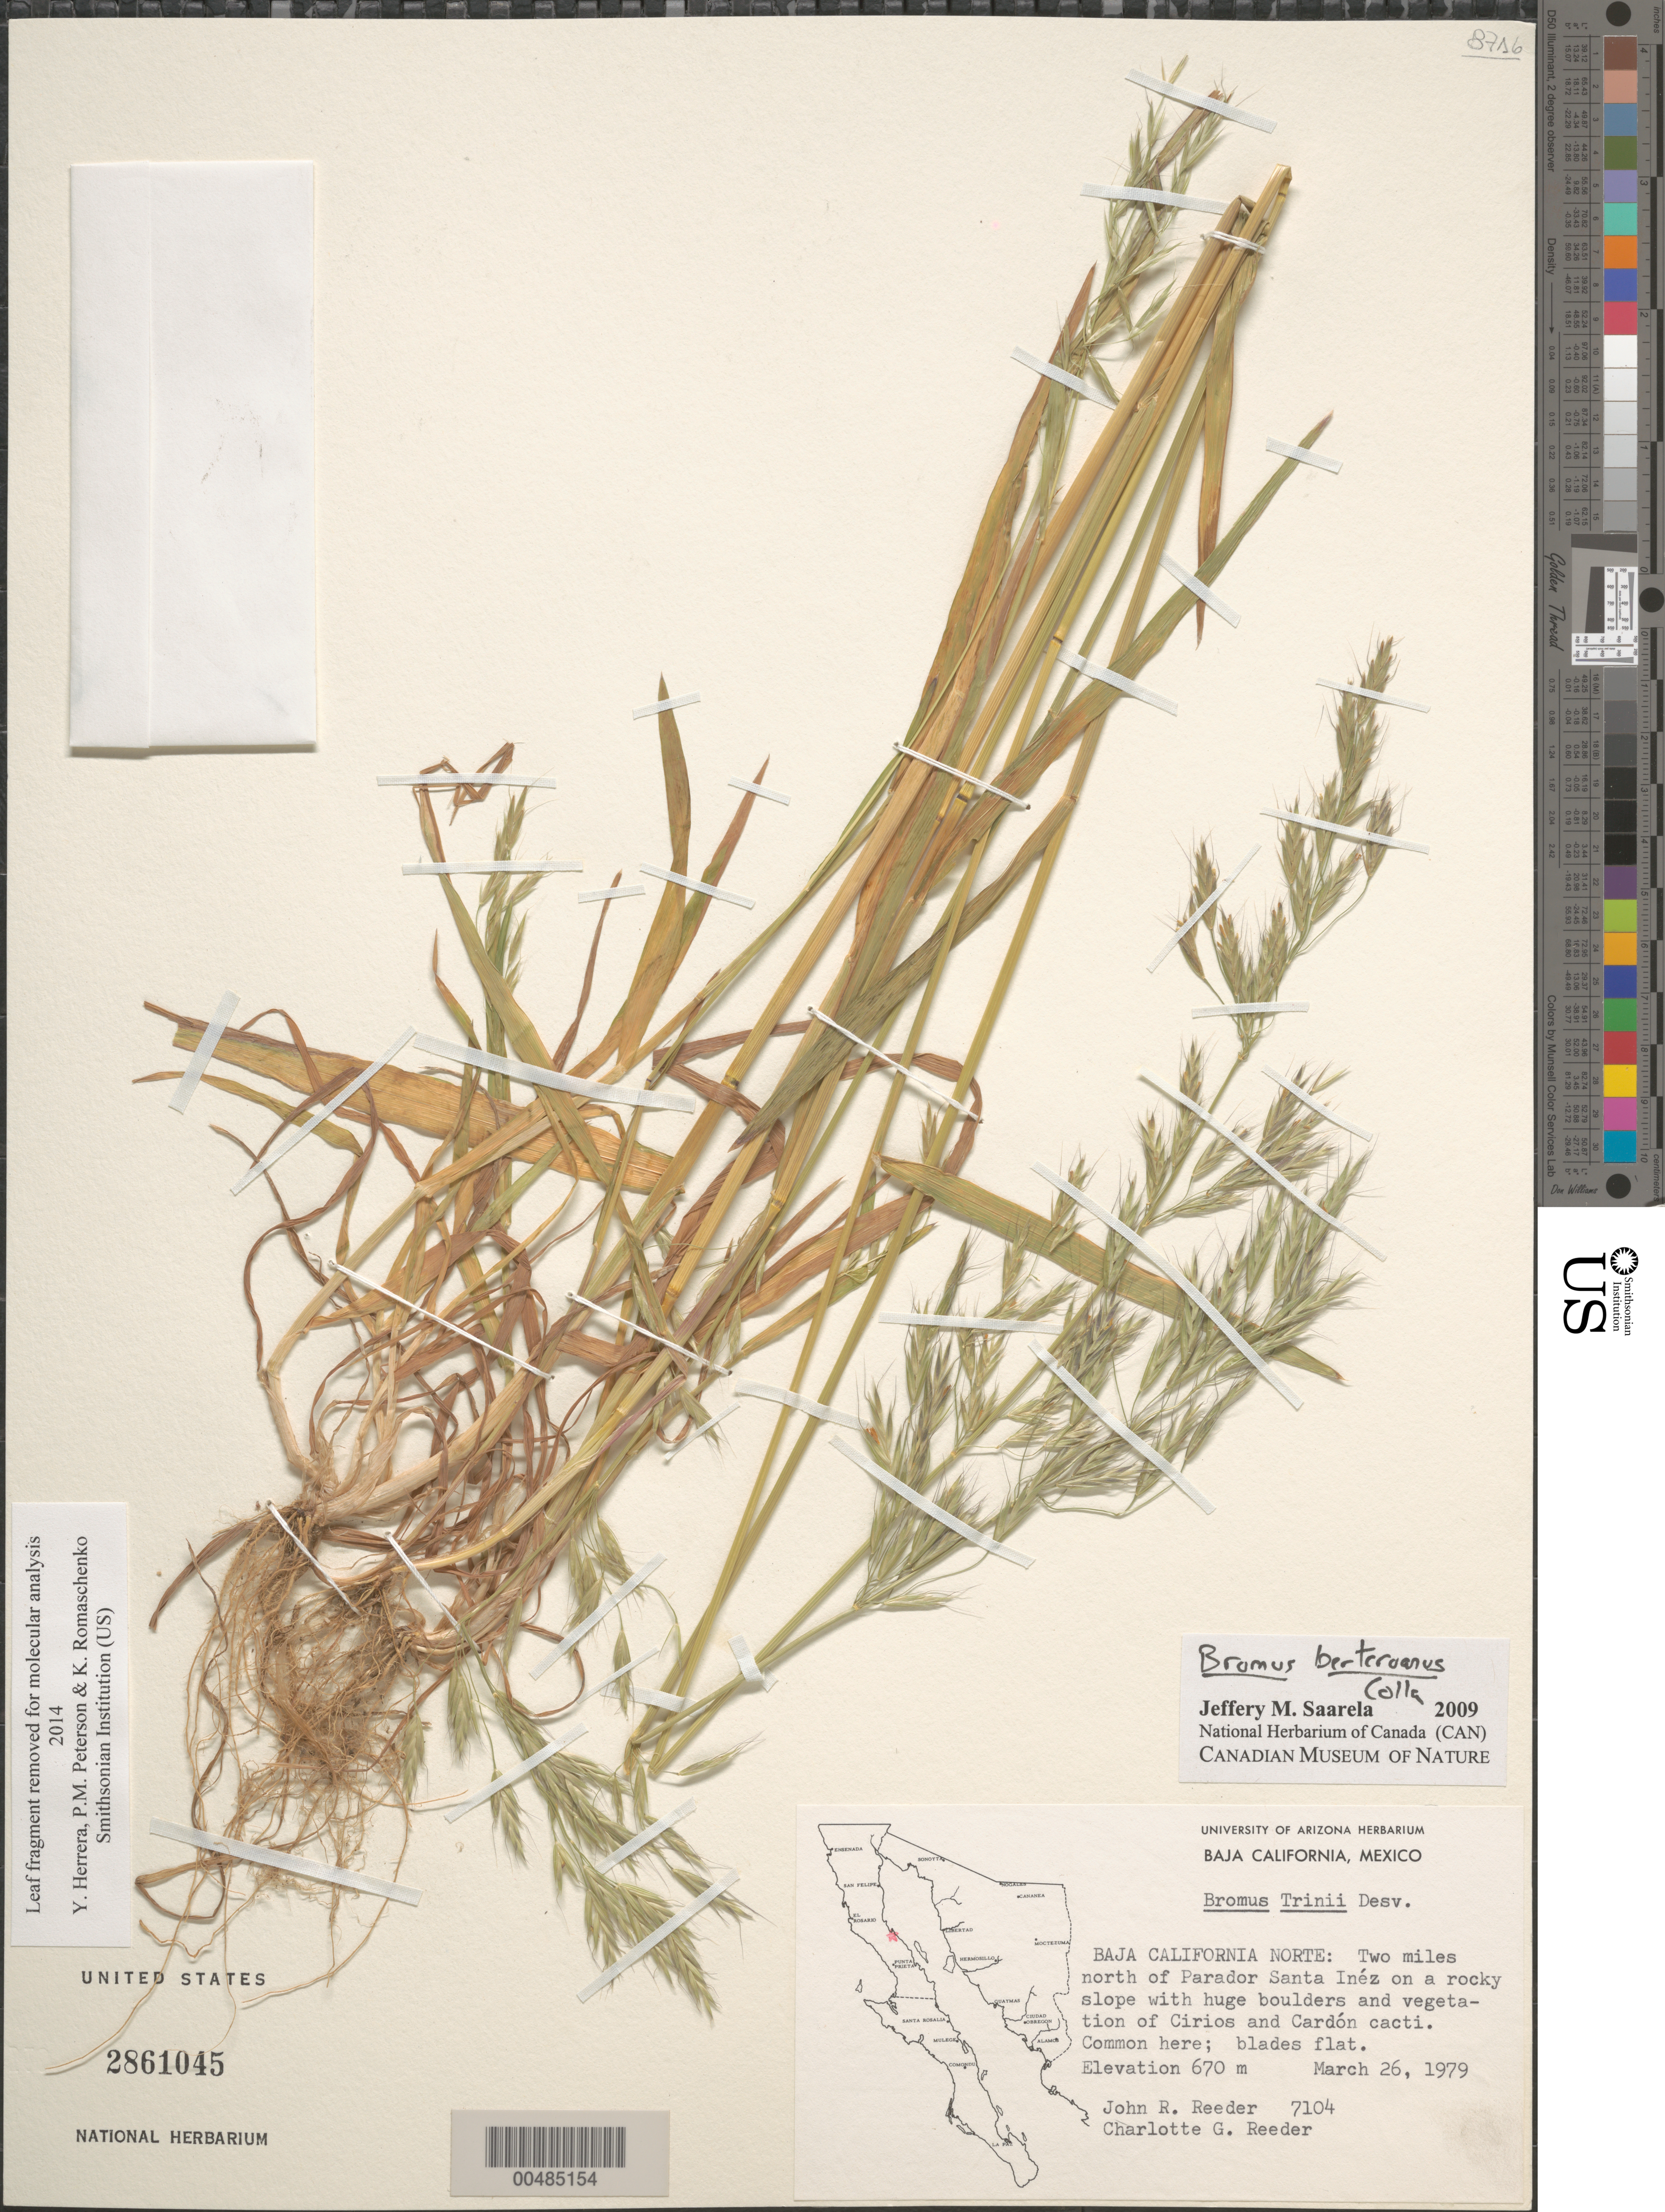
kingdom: Plantae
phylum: Tracheophyta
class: Liliopsida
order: Poales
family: Poaceae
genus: Bromus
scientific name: Bromus berteroanus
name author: Colla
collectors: J. R. Reeder & C. G. Reeder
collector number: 7104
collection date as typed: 26 Mar 1979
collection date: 1979-03-26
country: Mexico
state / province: Baja California Sur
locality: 2 mi N of Parador Santa Inez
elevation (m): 670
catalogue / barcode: US 2861045